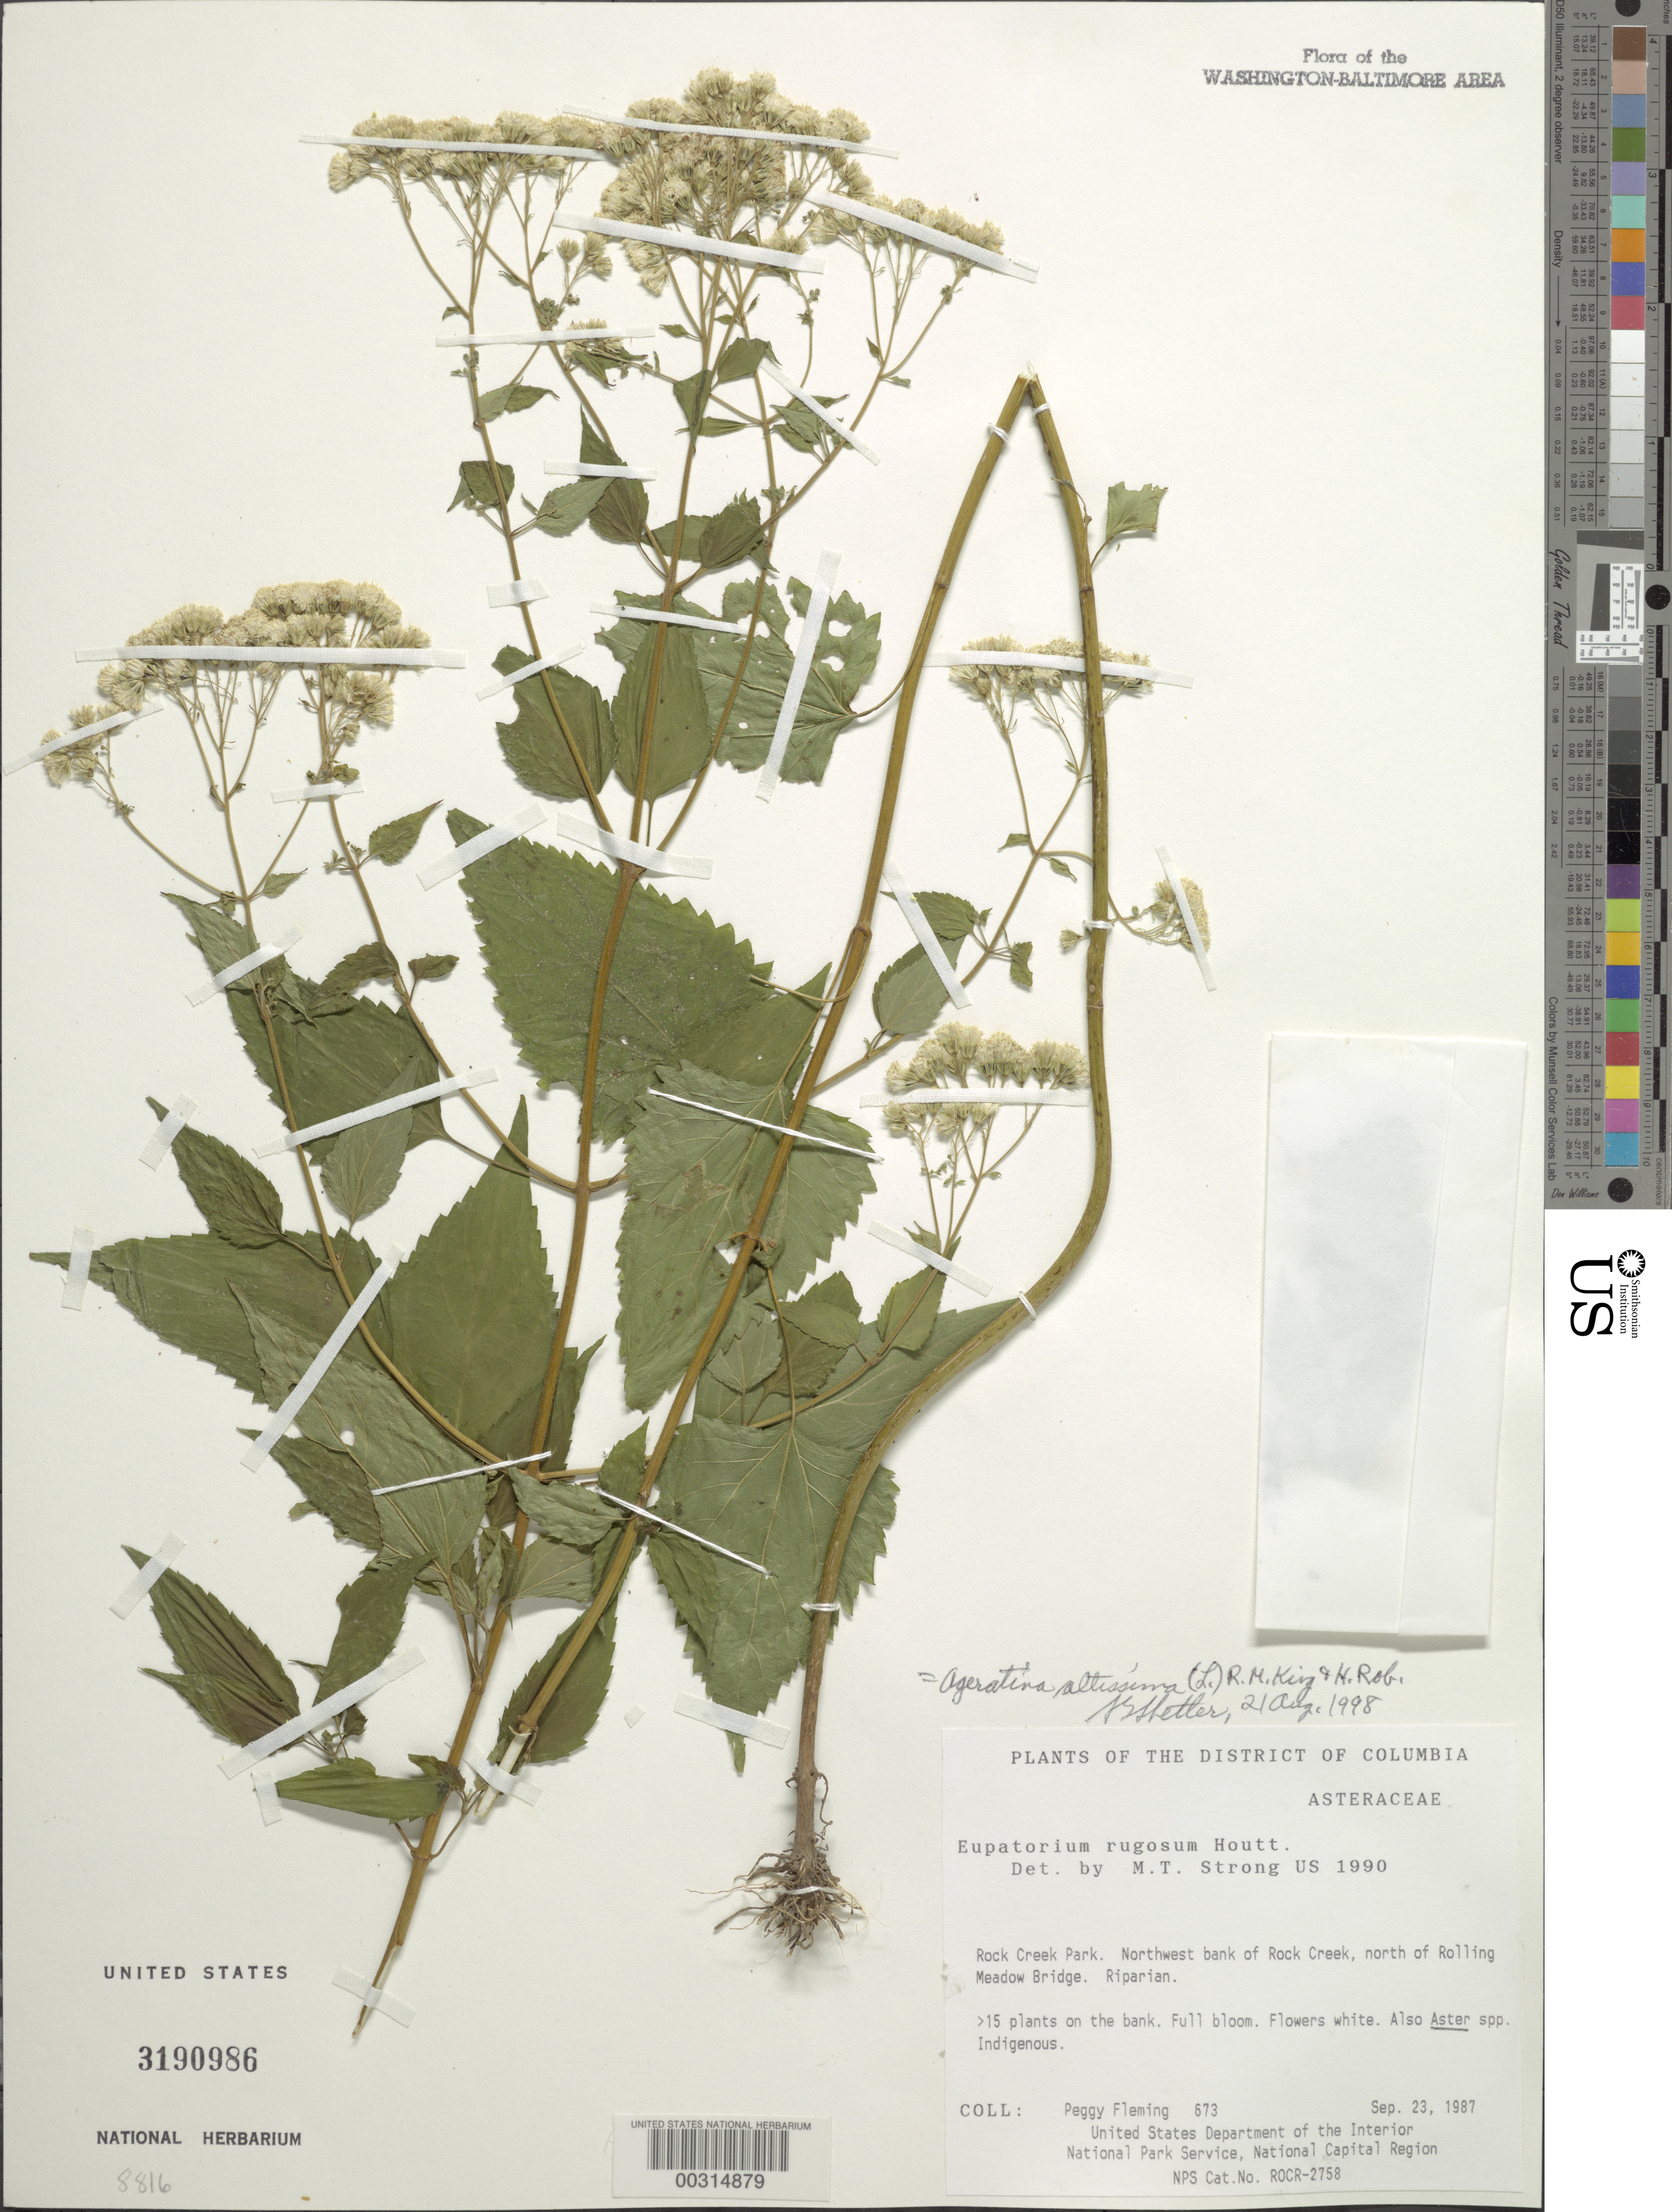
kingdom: Plantae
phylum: Tracheophyta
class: Magnoliopsida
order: Asterales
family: Asteraceae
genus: Ageratina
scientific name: Ageratina altissima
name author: (L.) R.M. King & H. Rob.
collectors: P. Fleming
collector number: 673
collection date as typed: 23 Sep 1987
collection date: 1987-09-23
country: United States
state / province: District of Columbia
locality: Rock Creek Park. NW bank of Rock Creek, N of Rolling Meadow Bridge Rock Creek Park & vicinity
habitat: On bank of rock creek, n of rolling meadow bridge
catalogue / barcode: US 3190986